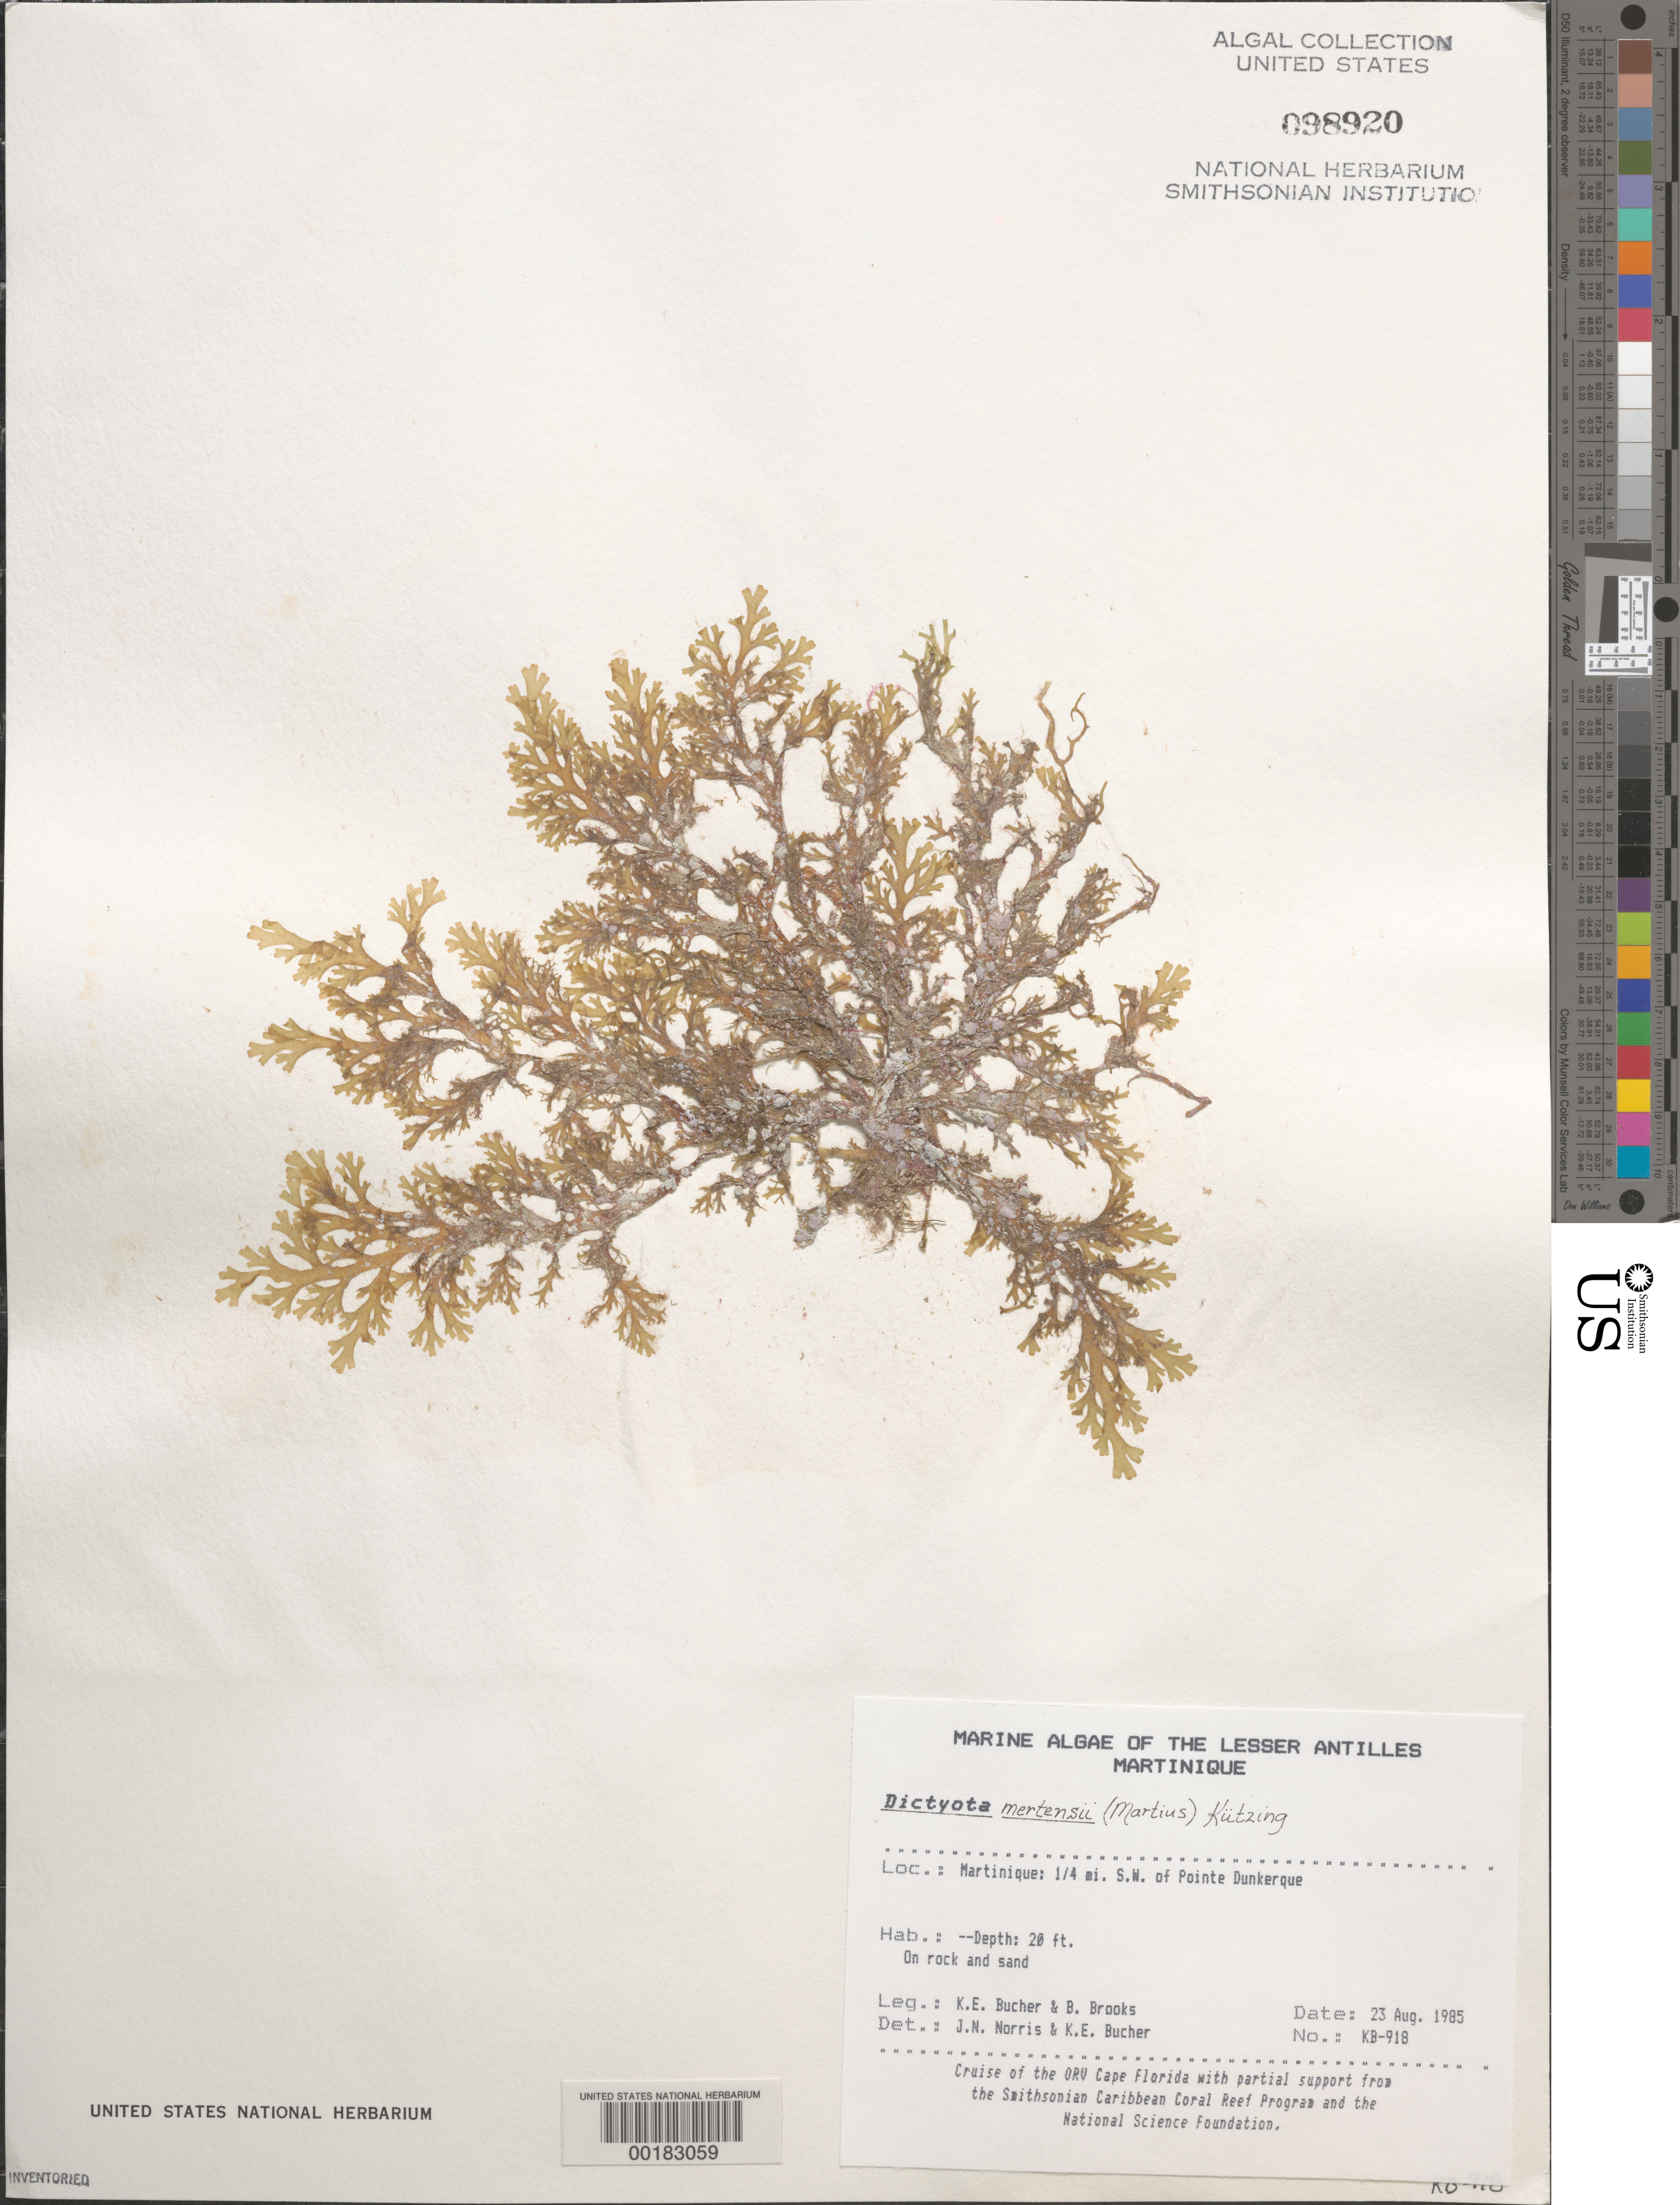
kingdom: Chromista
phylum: Ochrophyta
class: Phaeophyceae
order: Dictyotales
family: Dictyotaceae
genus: Dictyota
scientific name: Dictyota mertensii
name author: (C. Mart.) Kütz.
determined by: Norris, J. N.; Bucher, K. E.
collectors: K. E. Bucher & B. Brooks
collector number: Kb-918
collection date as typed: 23 Aug 1985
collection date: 1985-08-23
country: Martinique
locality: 1/4th mile southwest of Pointe Dunkerque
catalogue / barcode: US 98920